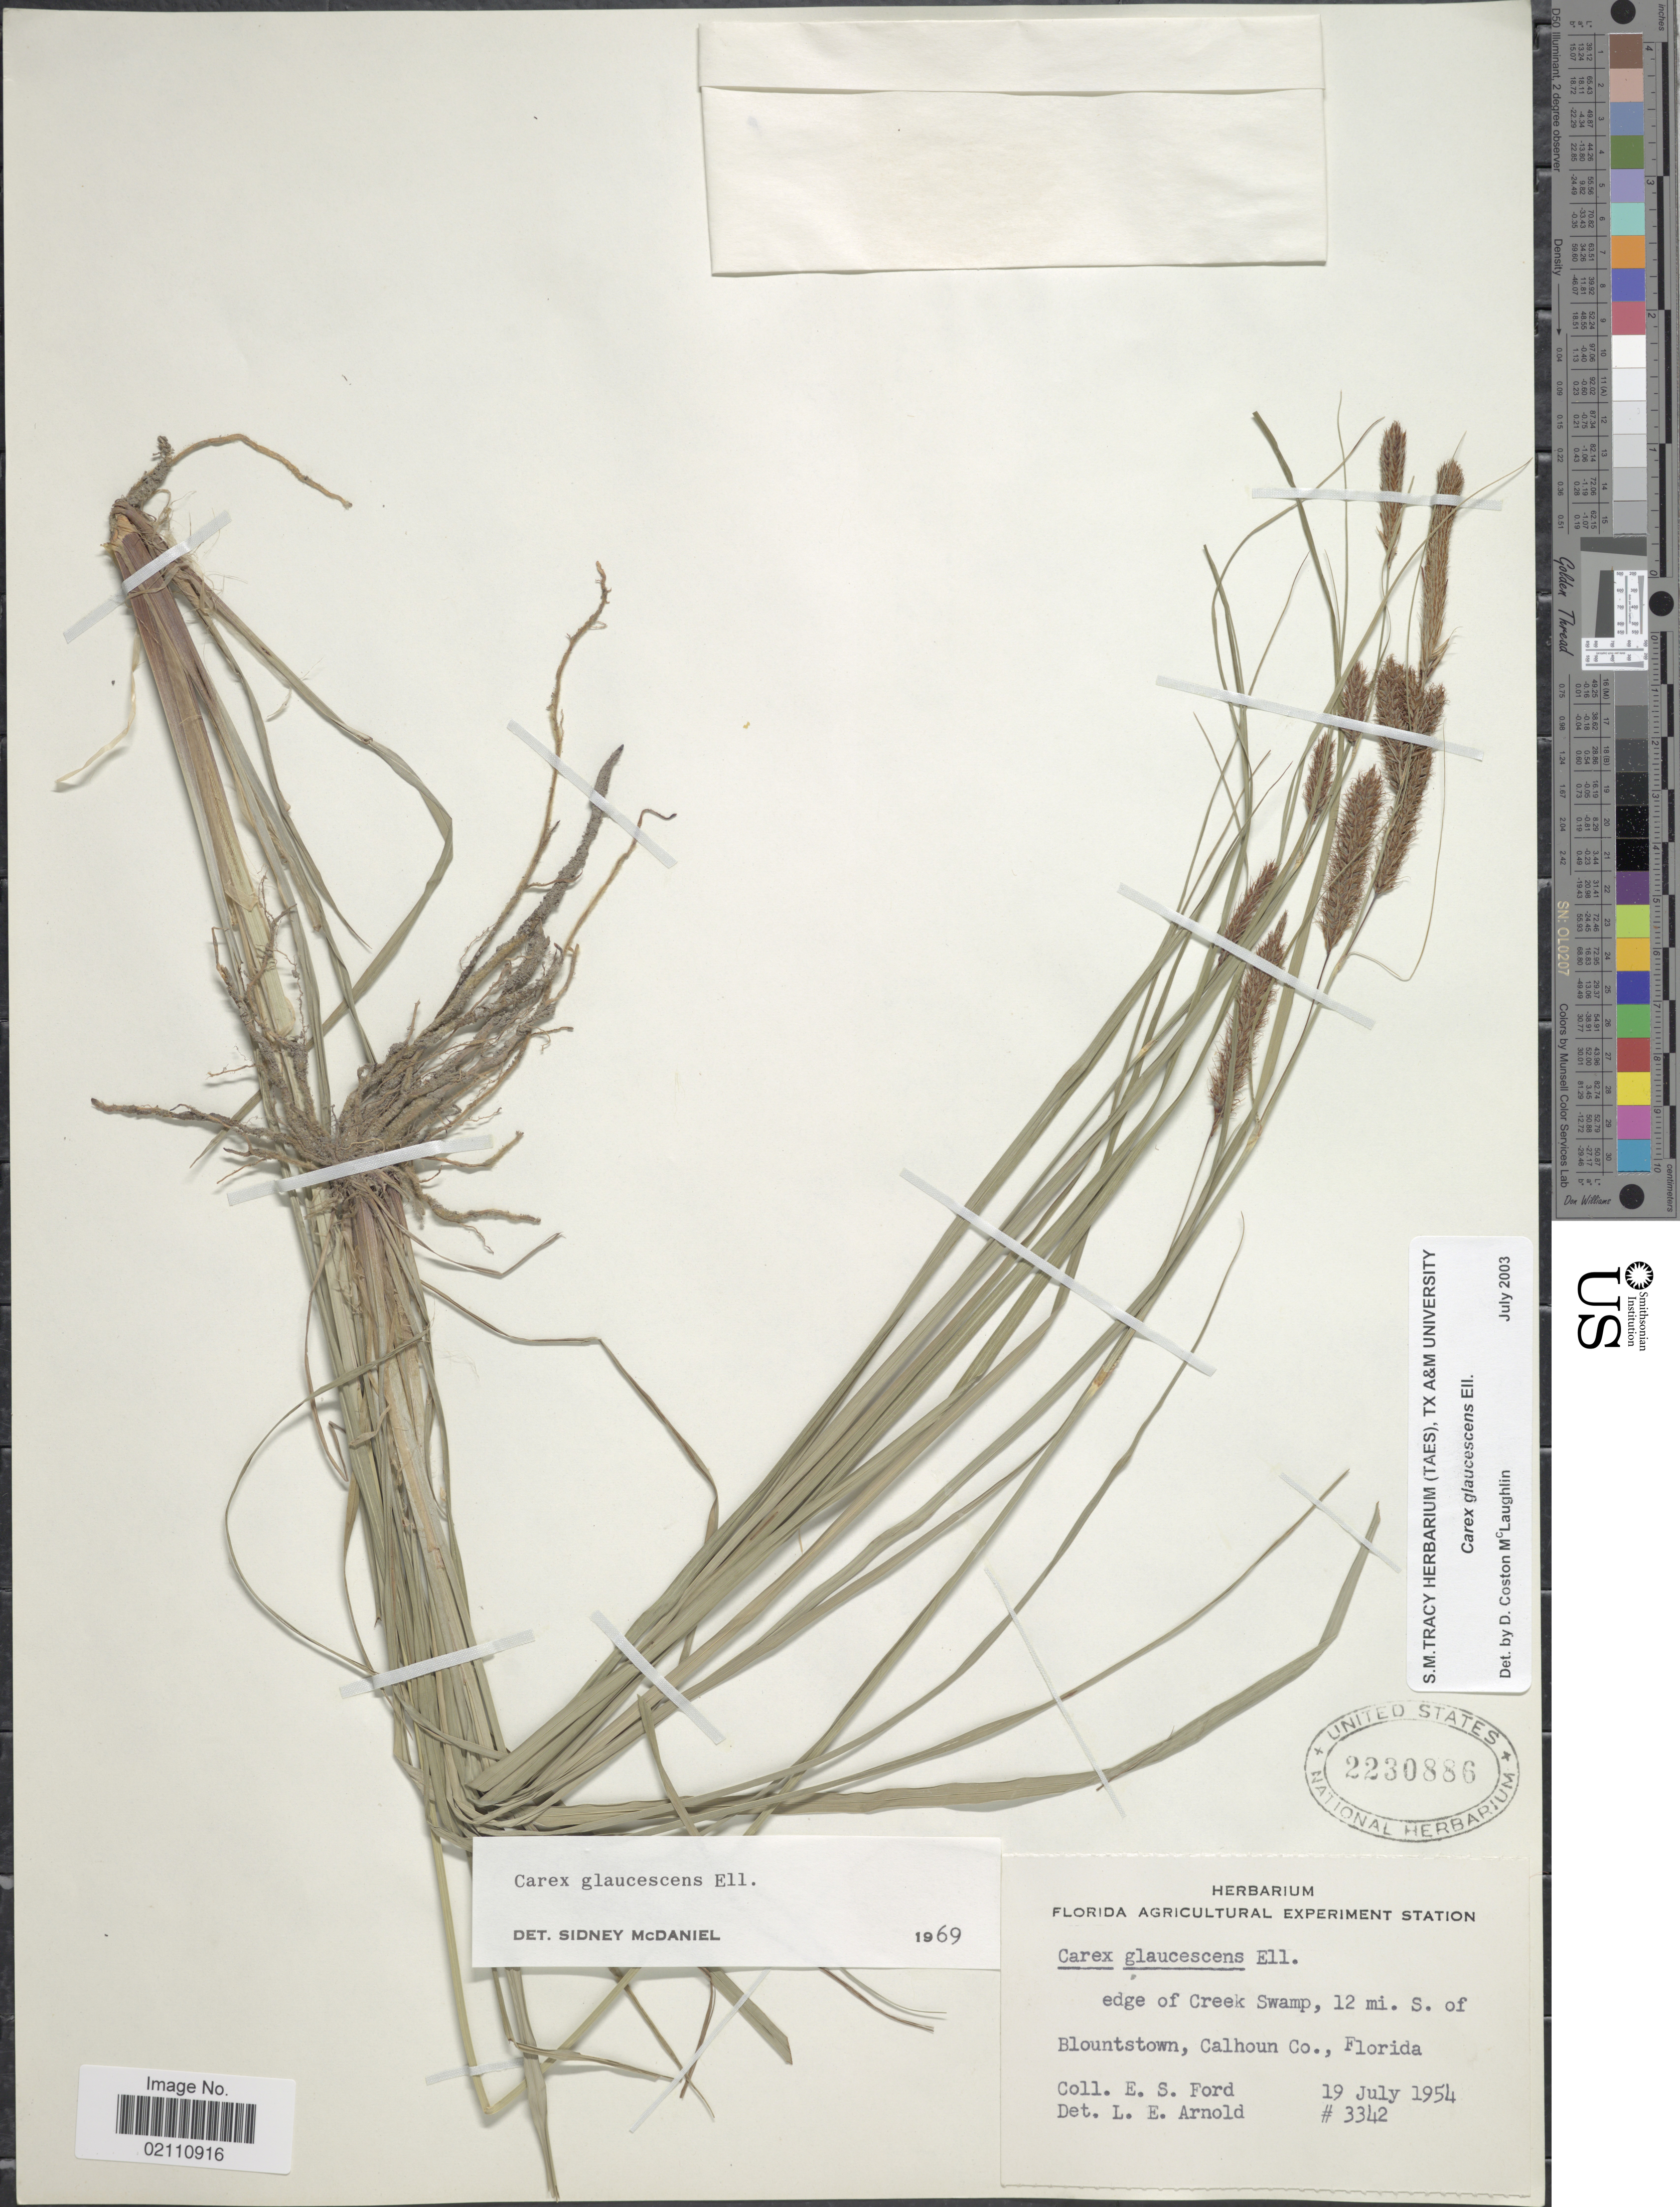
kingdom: Plantae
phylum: Tracheophyta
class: Liliopsida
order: Poales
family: Cyperaceae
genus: Carex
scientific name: Carex glaucescens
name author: Elliott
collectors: E. Ford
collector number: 3342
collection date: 1954-07-19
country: United States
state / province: Florida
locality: Blountstown, Calhoun Co., Florida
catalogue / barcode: US 2230886